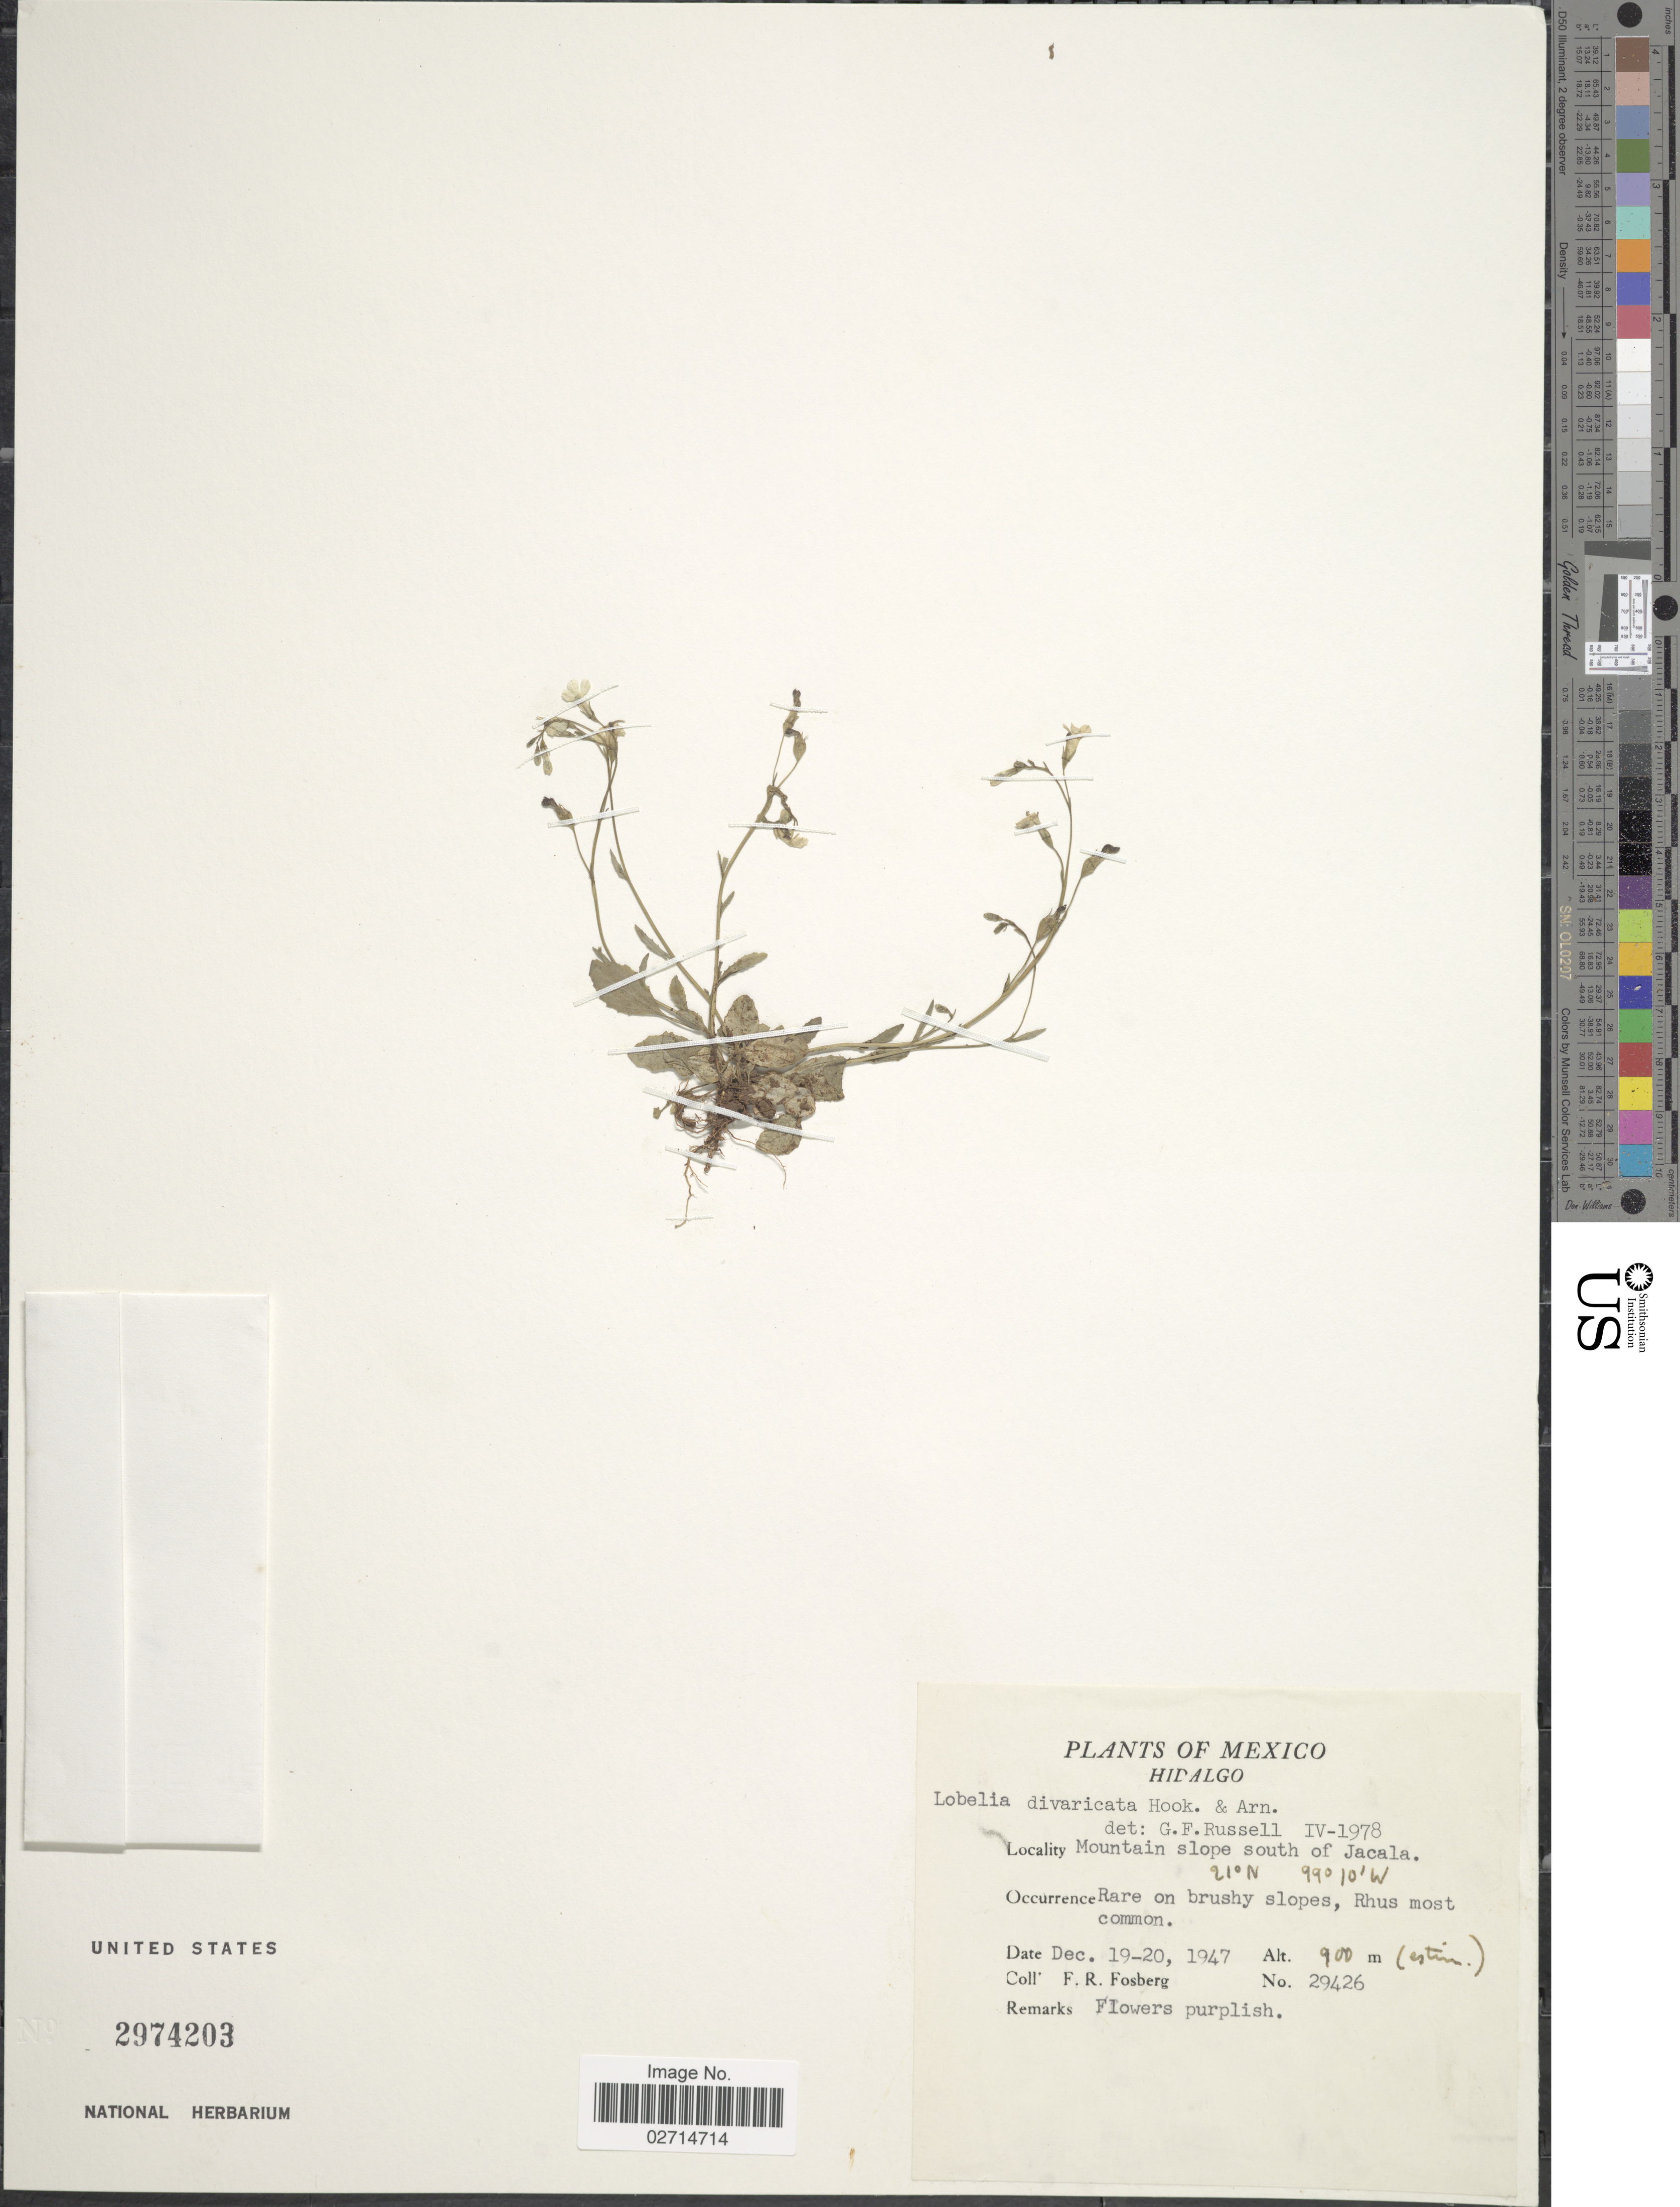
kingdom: Plantae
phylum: Tracheophyta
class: Magnoliopsida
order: Asterales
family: Campanulaceae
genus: Lobelia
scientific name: Lobelia divaricata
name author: Hook. & Arn.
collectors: F. R. Fosberg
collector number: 29426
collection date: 1947-12-19/1947-12-20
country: Mexico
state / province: Hidalgo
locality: Mountain slope south of Jacala.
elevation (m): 900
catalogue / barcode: US 2974203